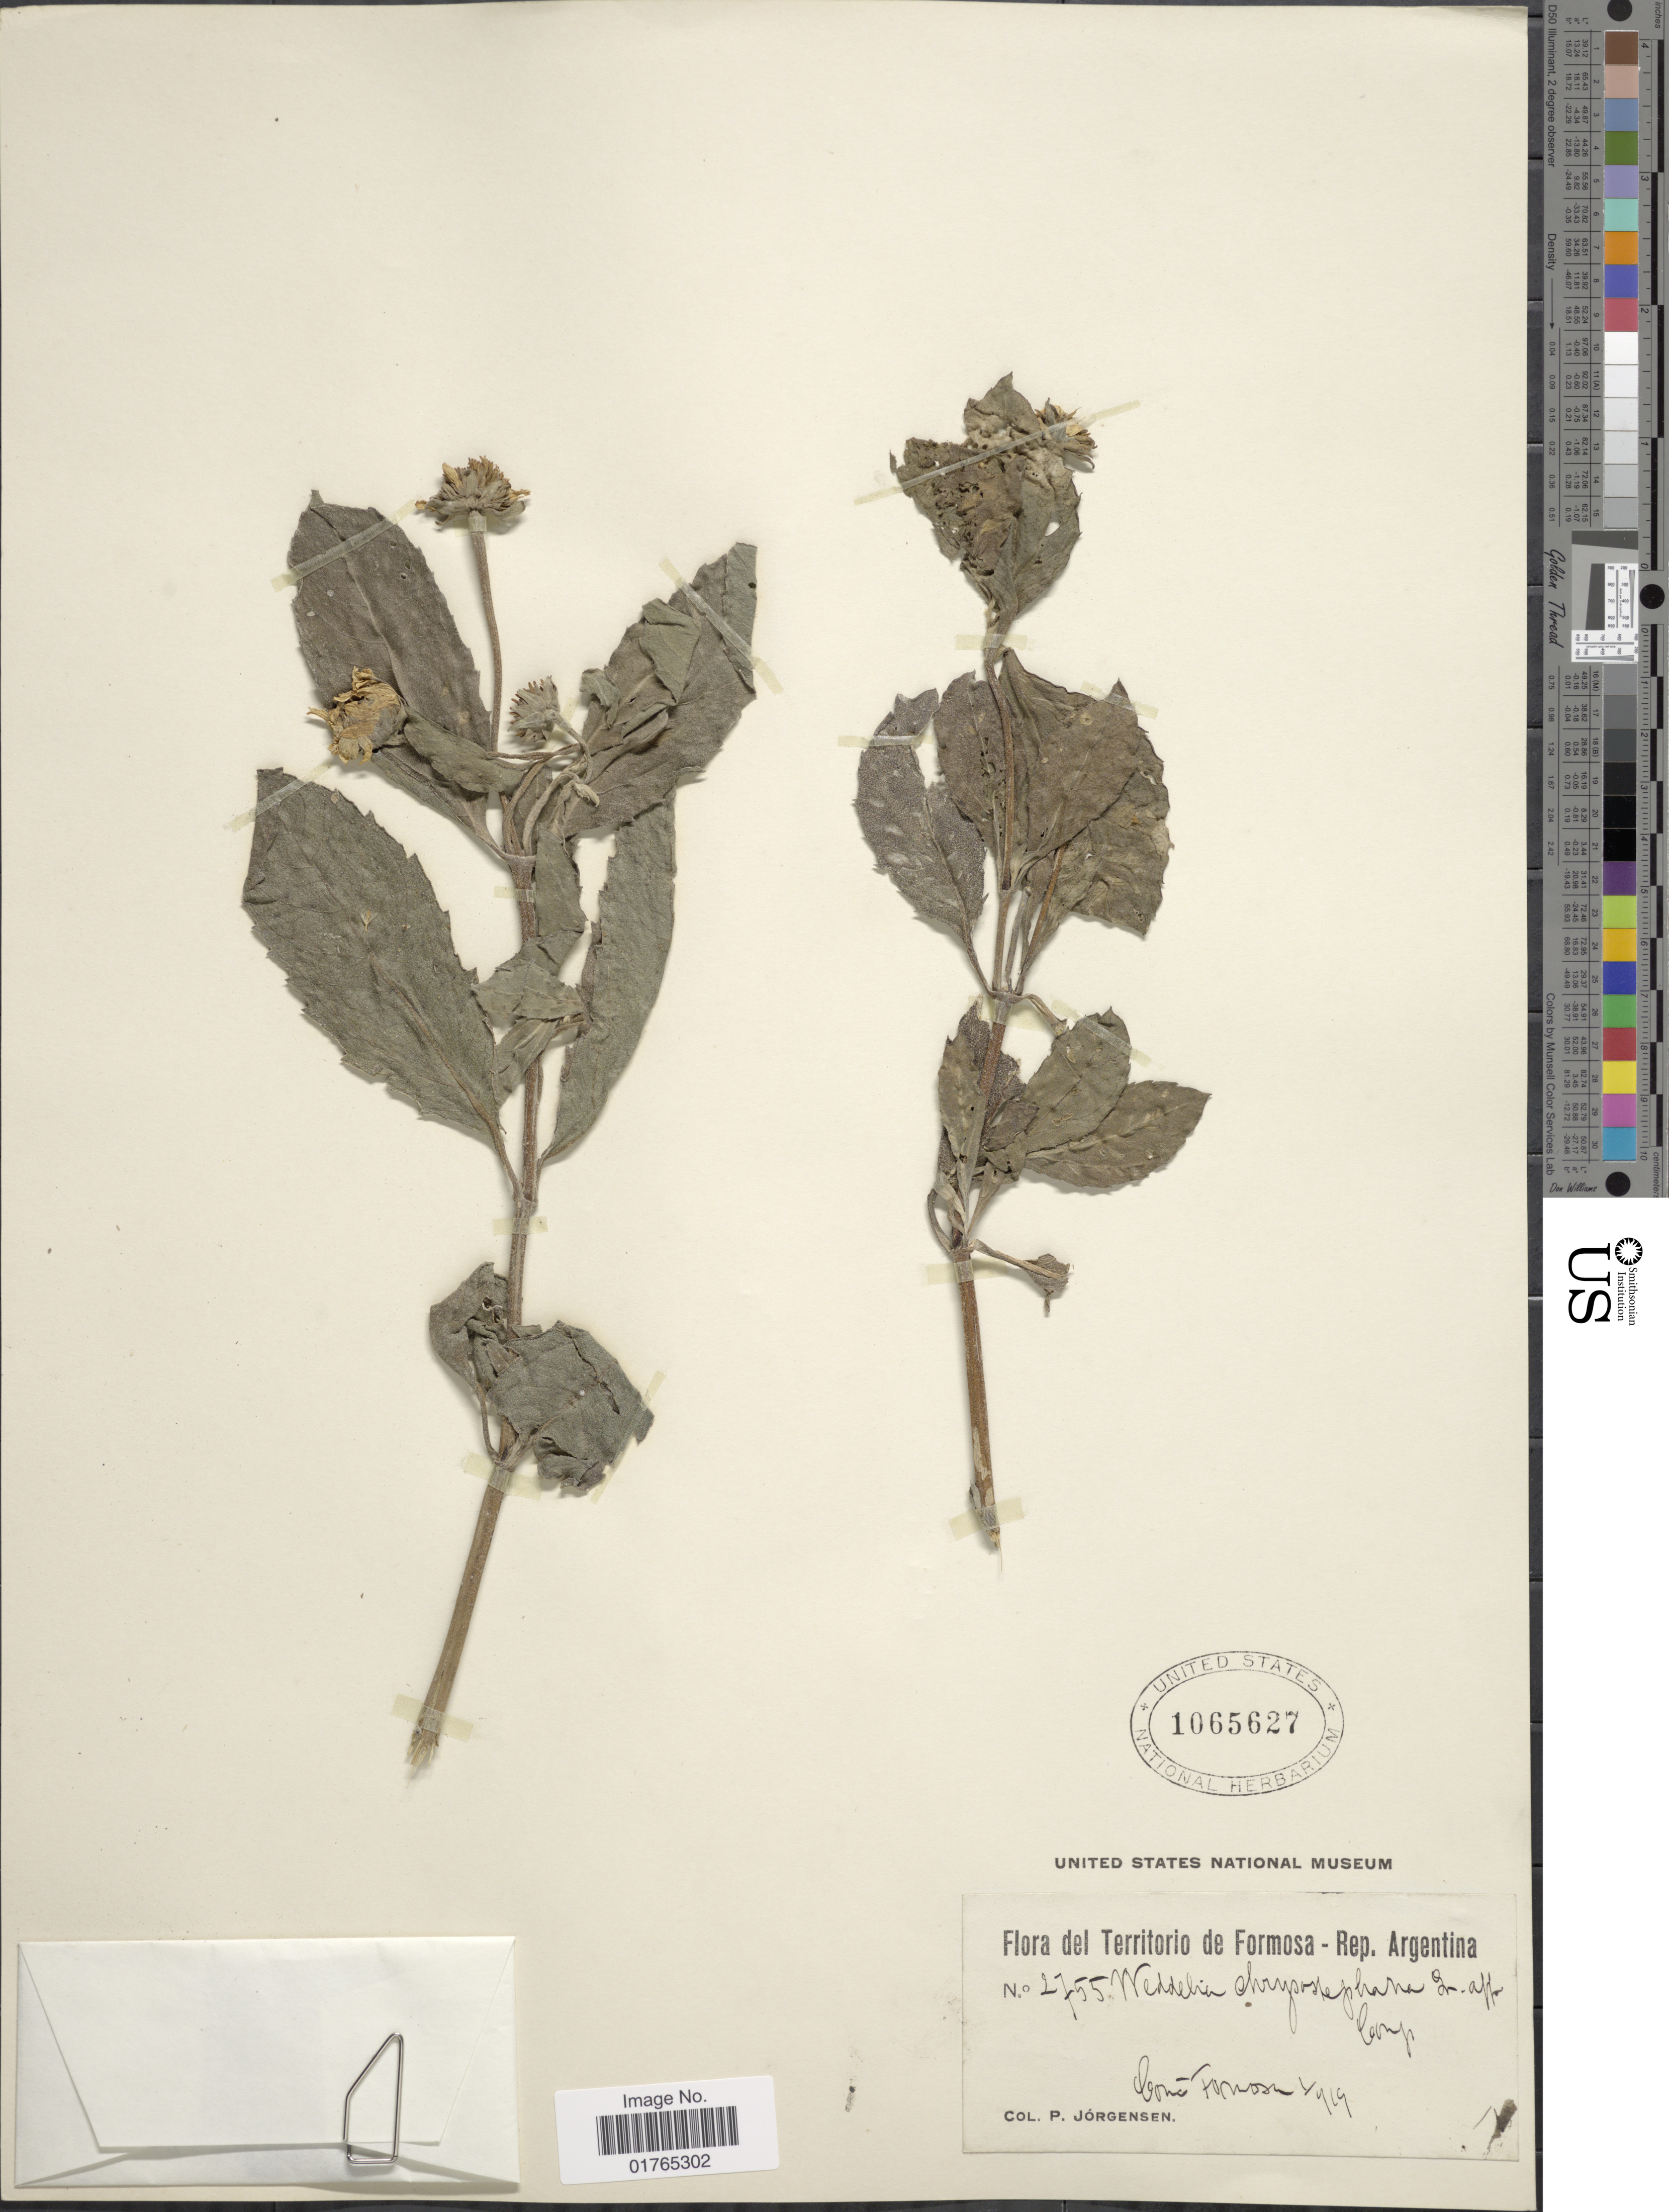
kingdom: Plantae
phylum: Tracheophyta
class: Magnoliopsida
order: Asterales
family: Asteraceae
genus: Pascalia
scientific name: Pascalia subvaginata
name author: (N.E. Br.) Strother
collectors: P. Jörgensen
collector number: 2755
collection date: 1919-01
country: Argentina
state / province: Formosa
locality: Territorio de Formosa, Conc Formosa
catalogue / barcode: US 1065627